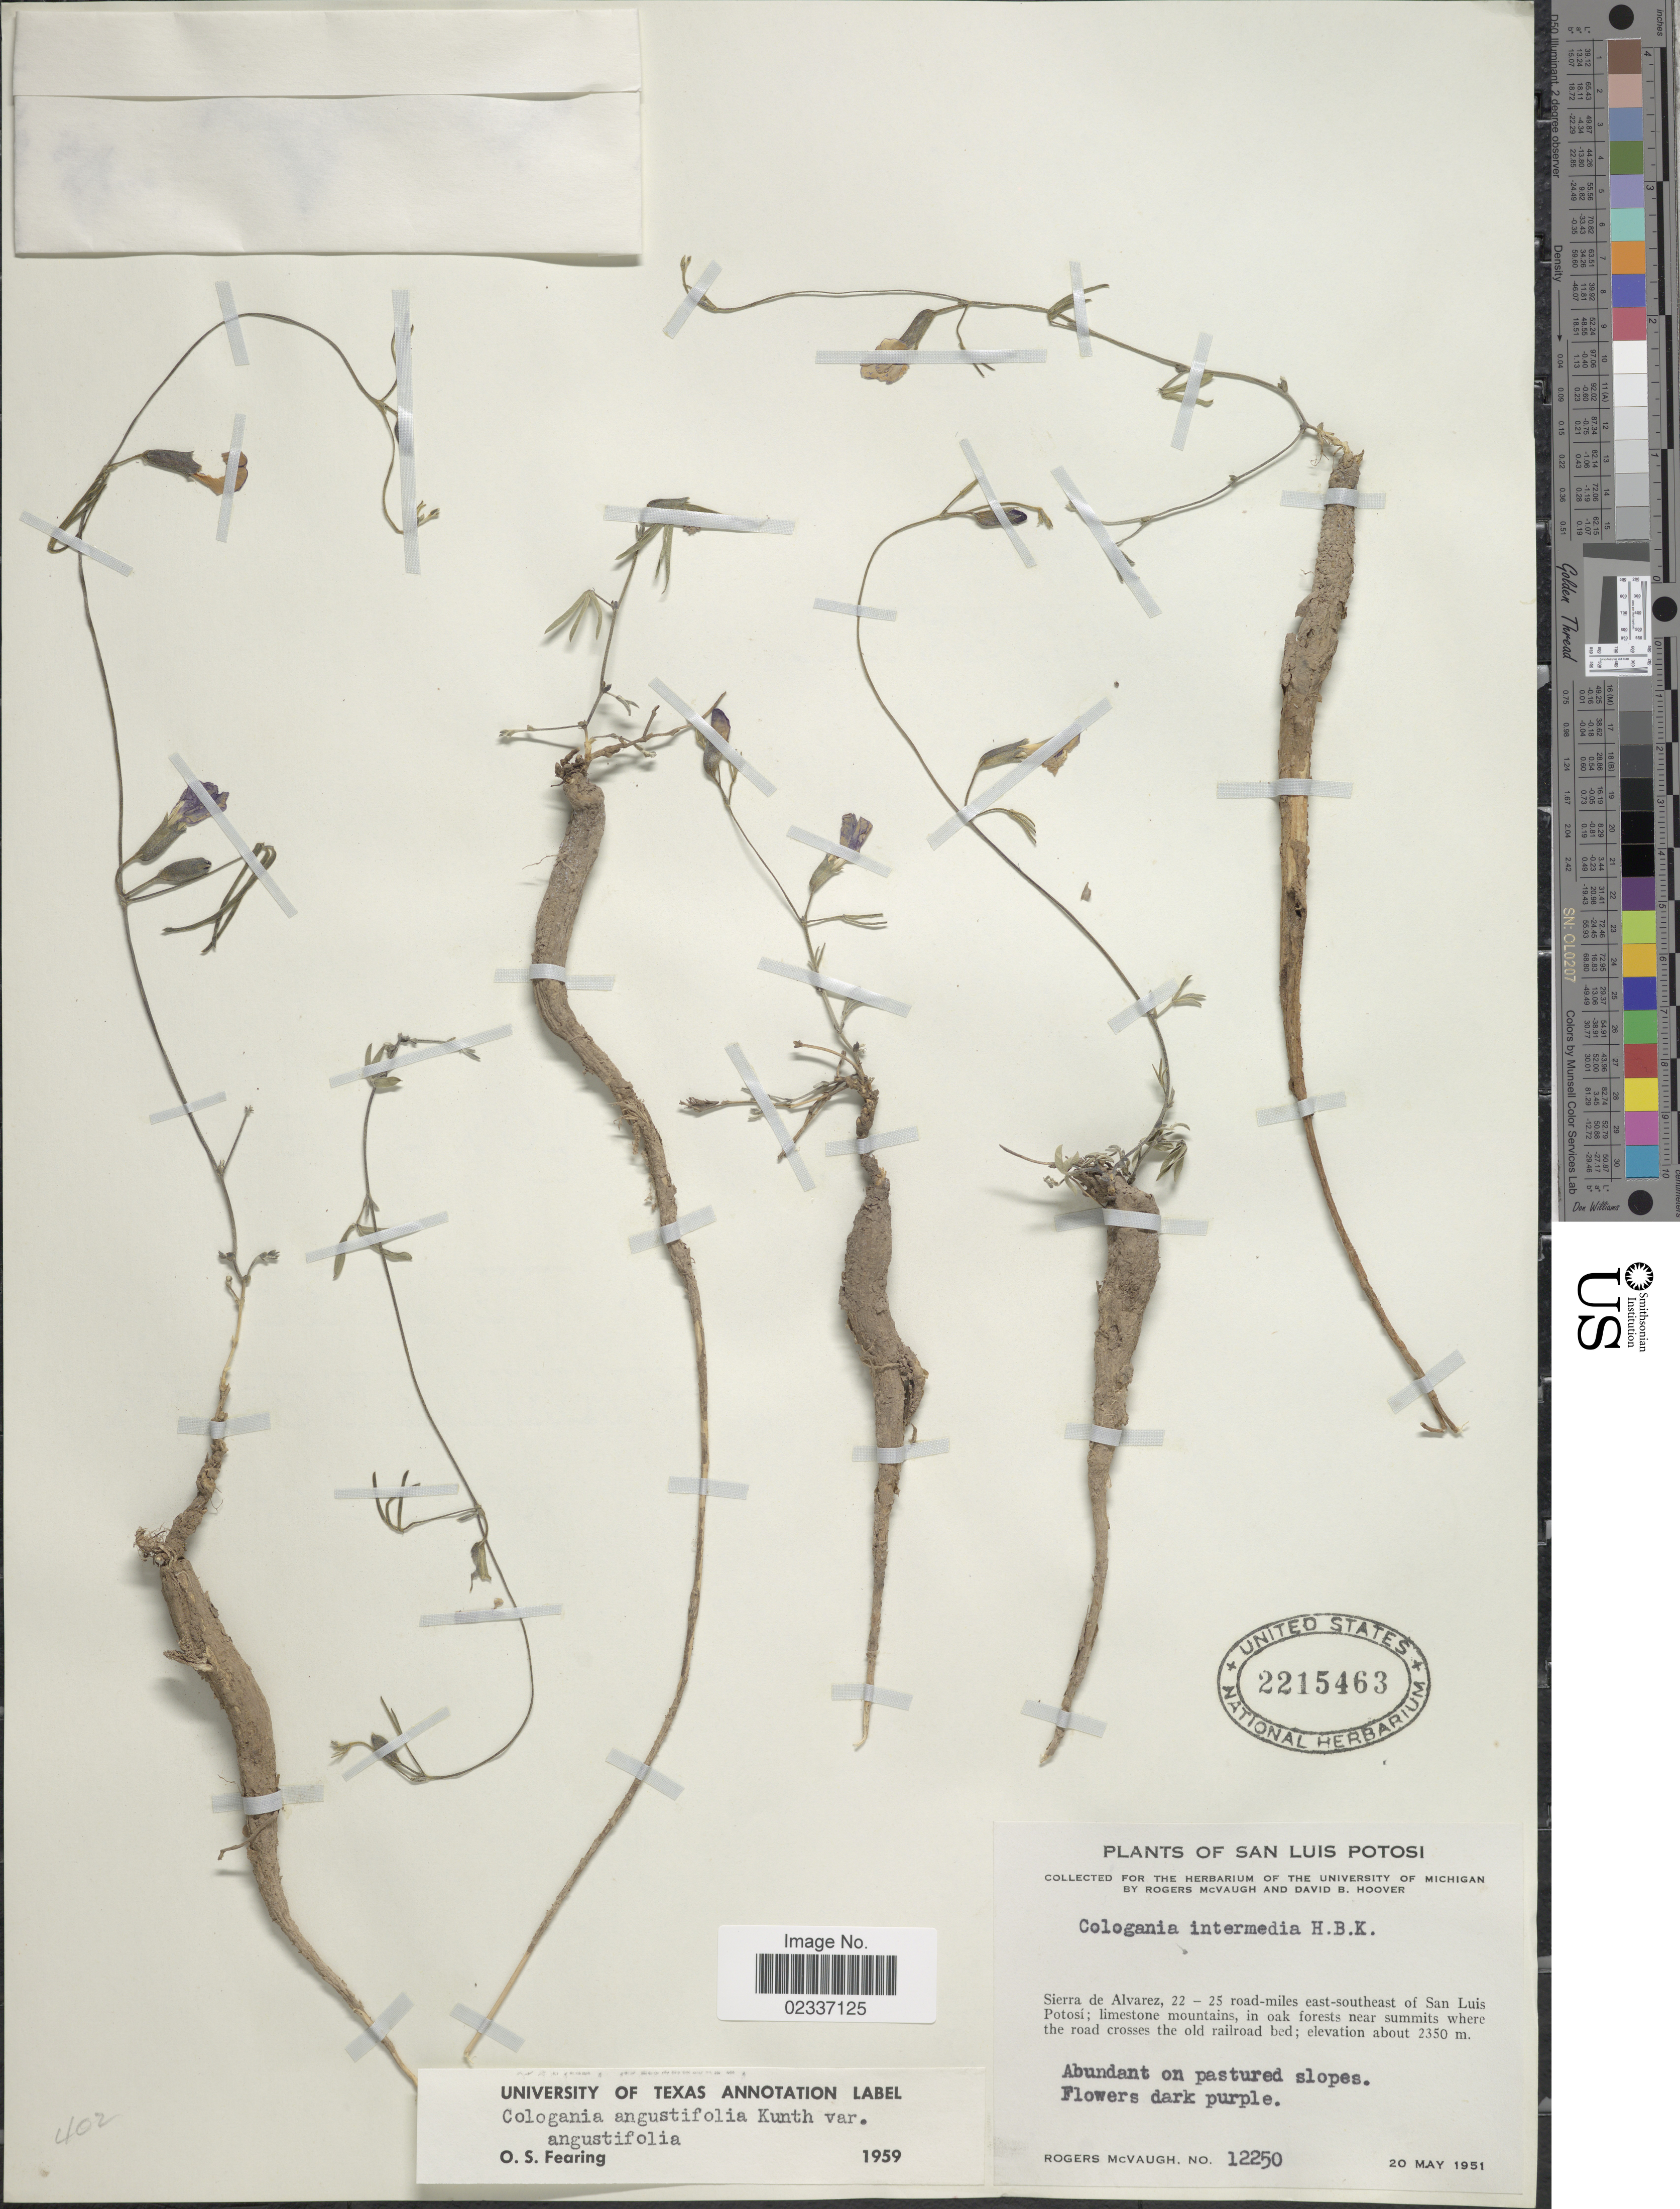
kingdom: Plantae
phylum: Tracheophyta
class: Magnoliopsida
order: Fabales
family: Fabaceae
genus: Cologania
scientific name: Cologania angustifolia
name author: Kunth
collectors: R. McVaugh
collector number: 12250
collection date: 1951-05-20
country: Mexico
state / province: San Luis Potosí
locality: Sierra de Alvarez, 22-25 road-miles east-southeast of San Luis Potosí; limestone mountains, in oak forests near summits where the road crosses the old railroad bed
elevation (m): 2350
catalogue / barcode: US 2215463